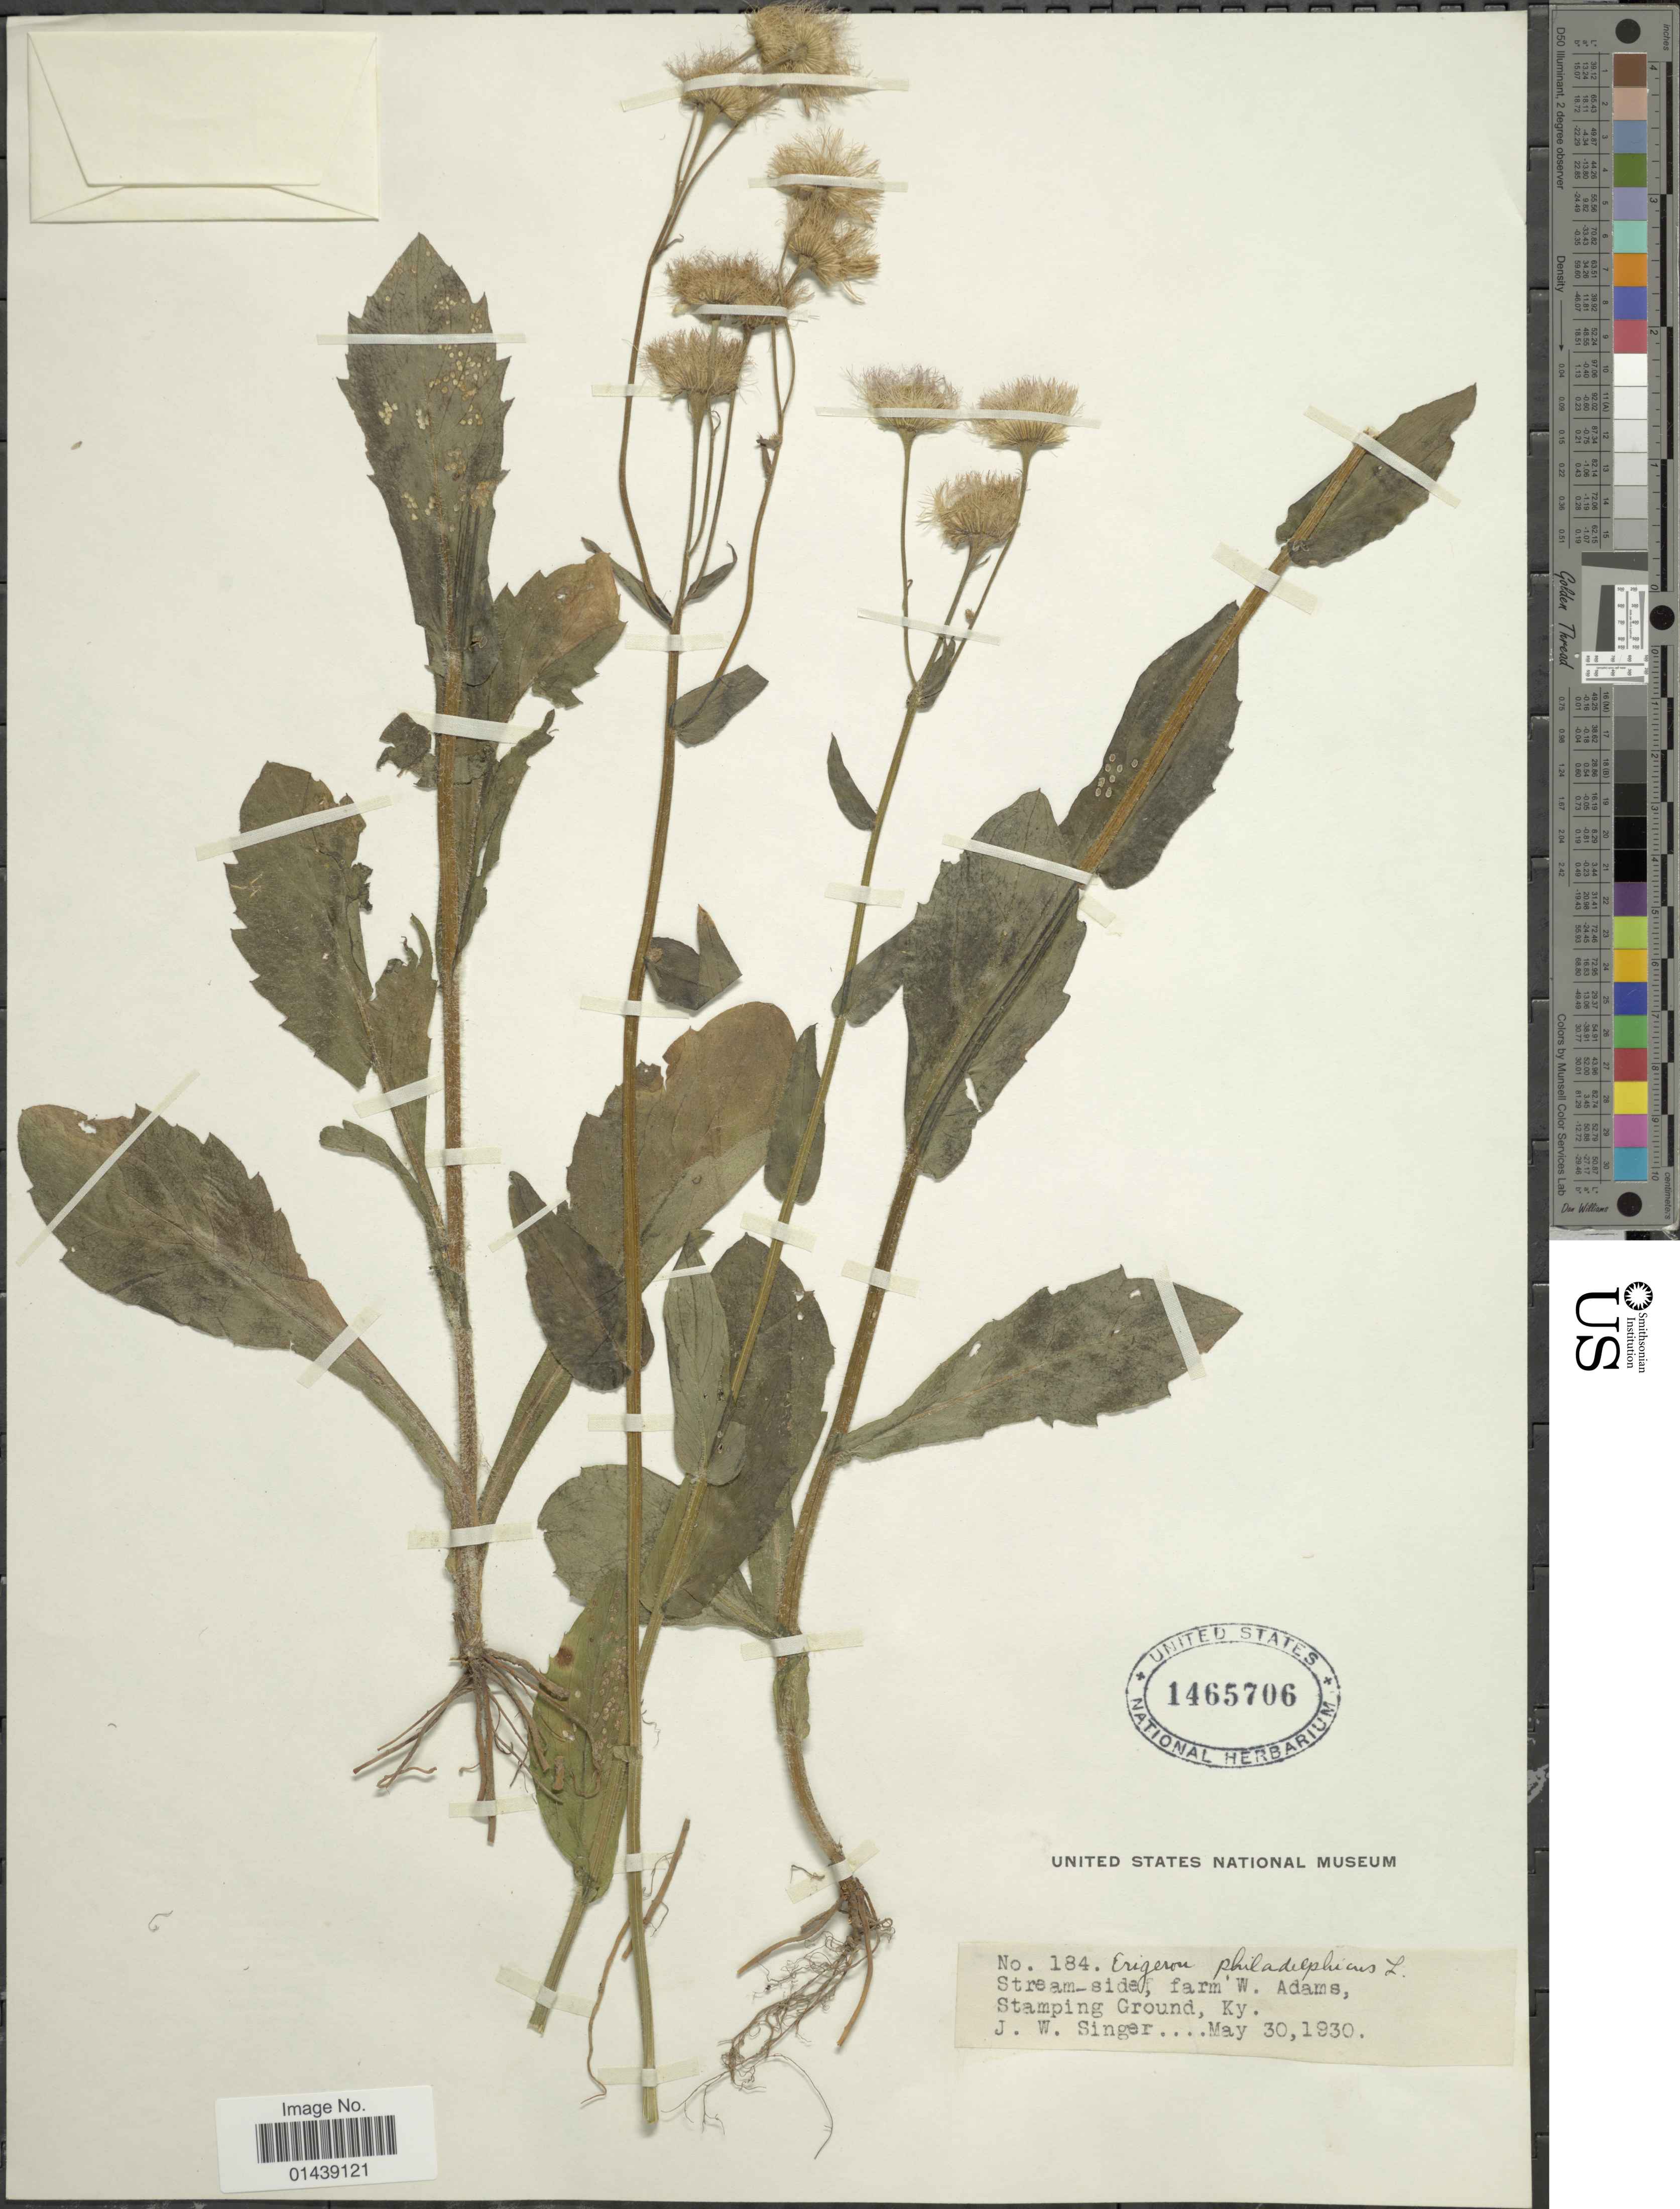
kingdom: Plantae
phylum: Tracheophyta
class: Magnoliopsida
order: Asterales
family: Asteraceae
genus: Erigeron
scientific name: Erigeron philadelphicus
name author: L.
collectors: J. EW. Singer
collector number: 184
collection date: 1930-05-30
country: United States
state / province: Kentucky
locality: Farm W. Adams, Stamping Ground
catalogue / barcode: US 1465706